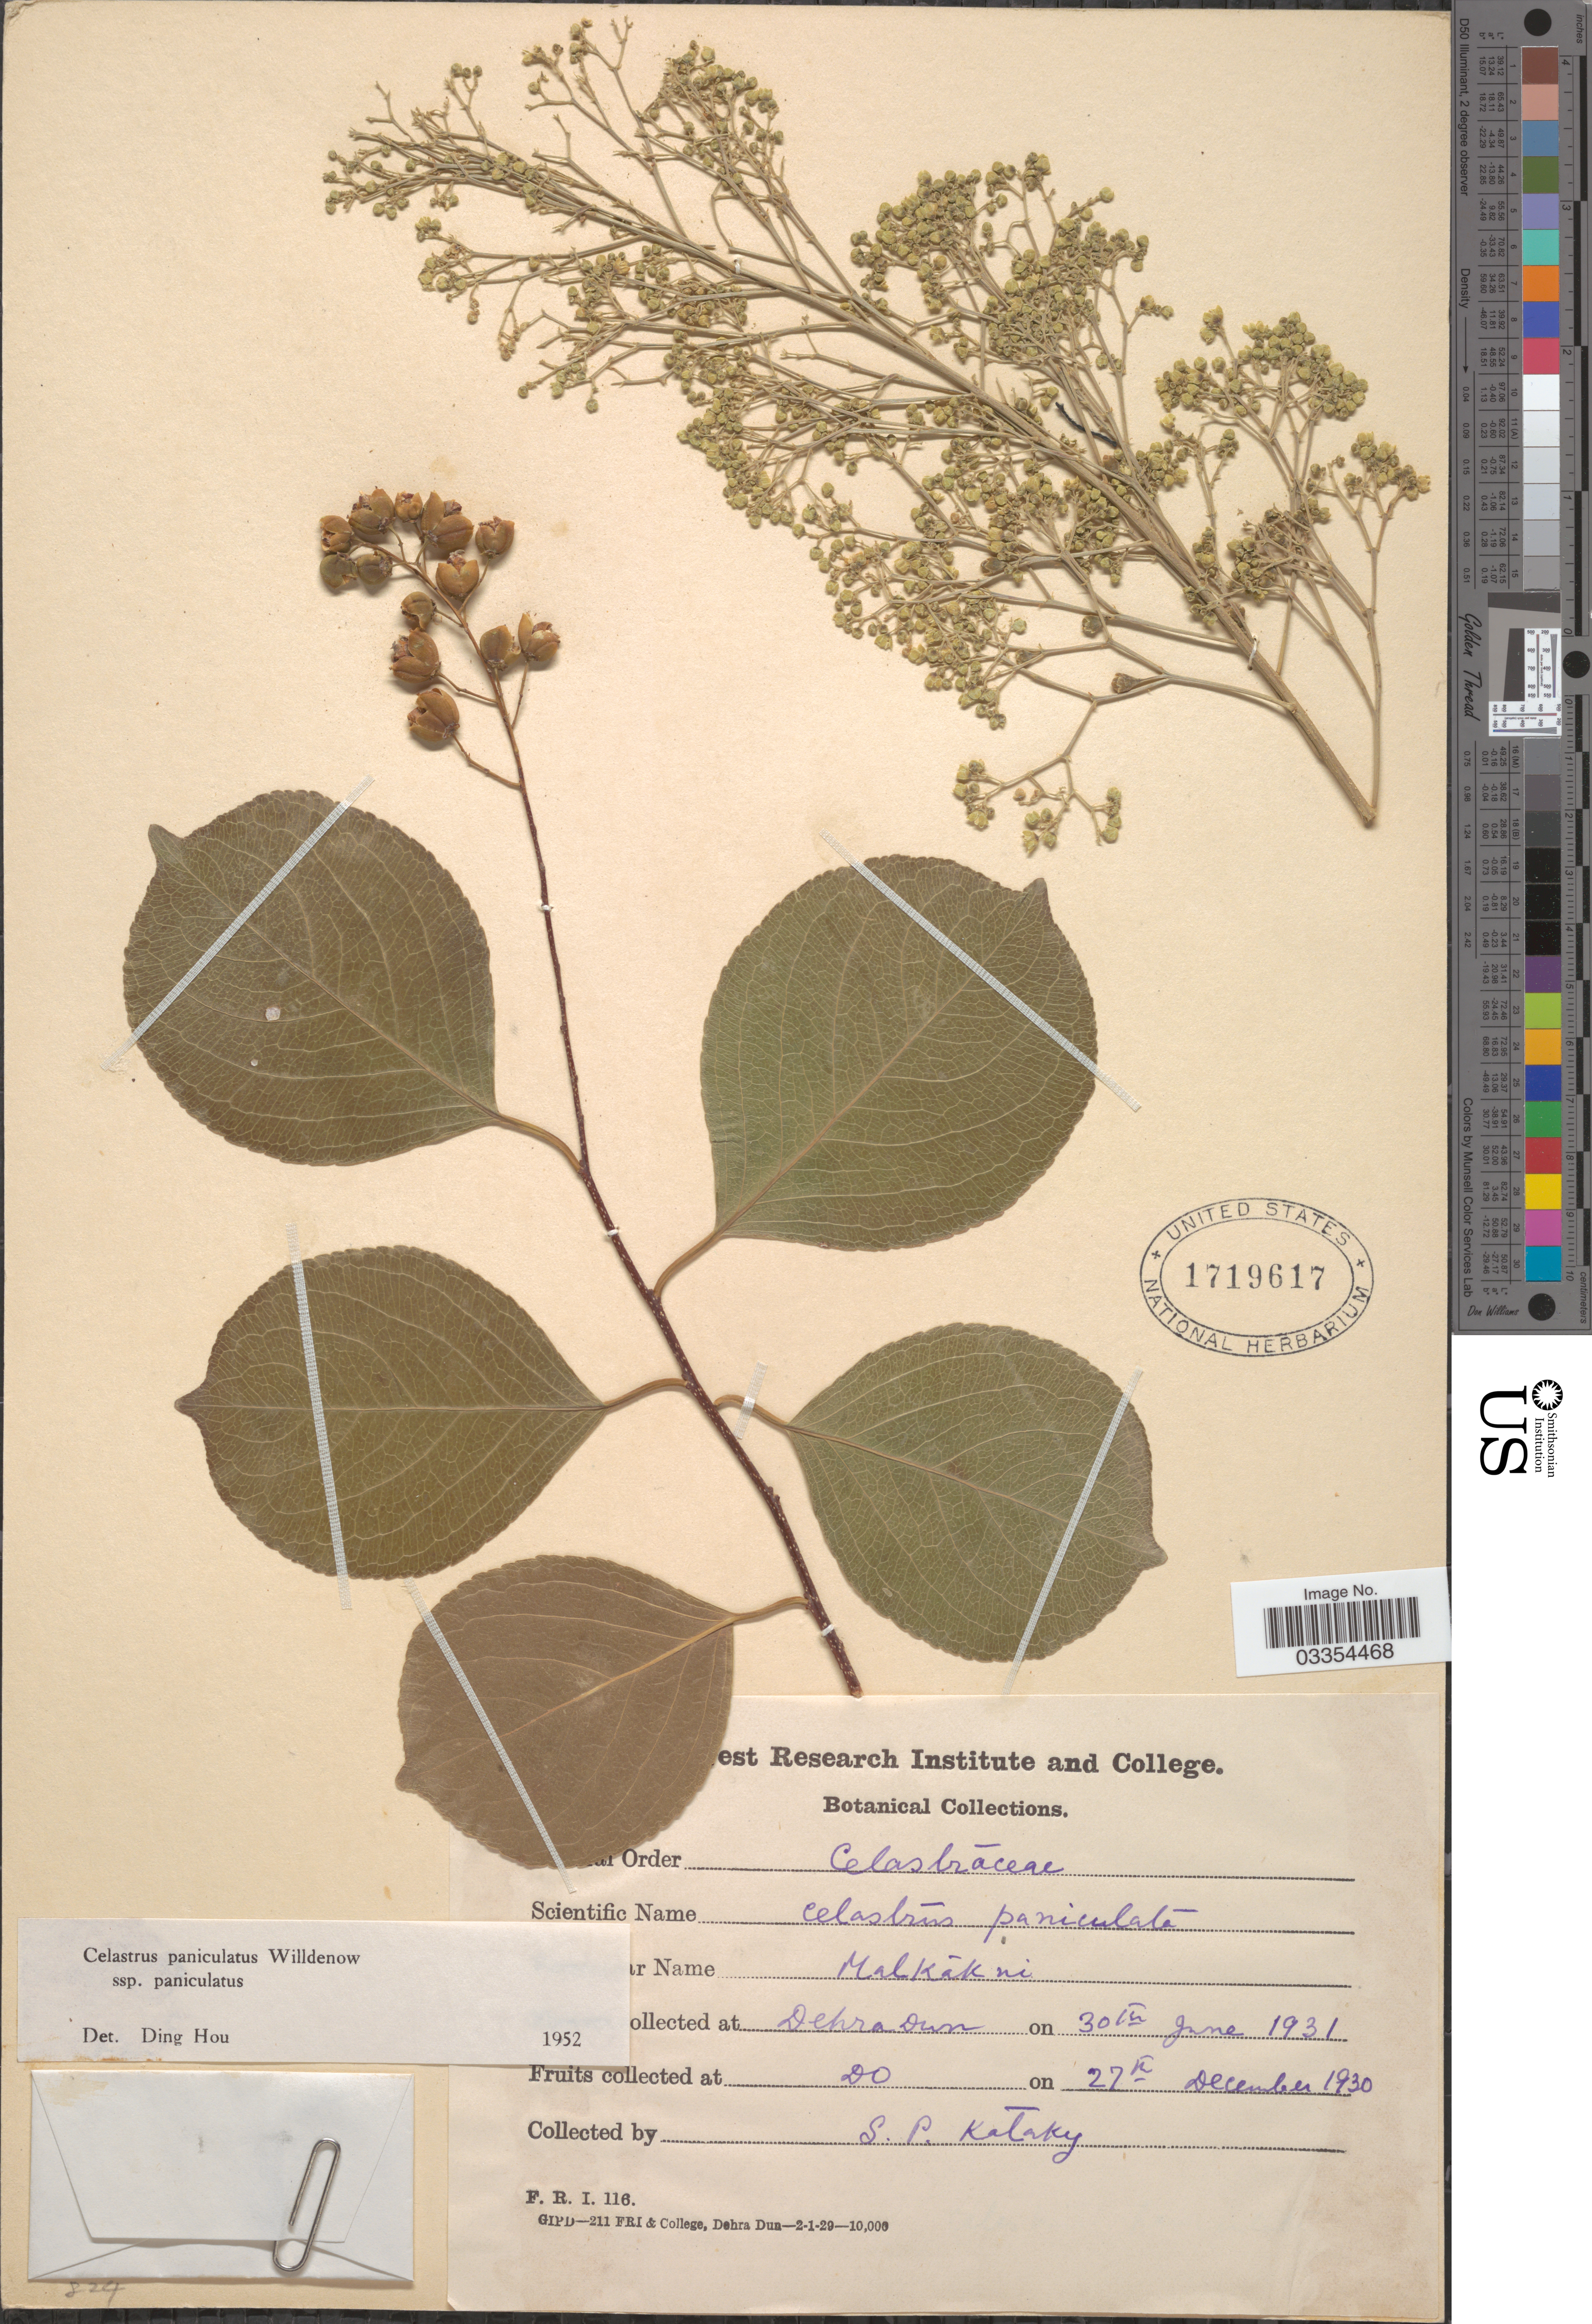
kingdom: Plantae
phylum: Tracheophyta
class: Magnoliopsida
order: Celastrales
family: Celastraceae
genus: Celastrus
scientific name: Celastrus paniculatus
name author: Willd.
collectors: S. Kataky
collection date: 1930-12-27/1931-06-30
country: India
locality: Dehra Dun, DO.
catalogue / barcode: US 1719617